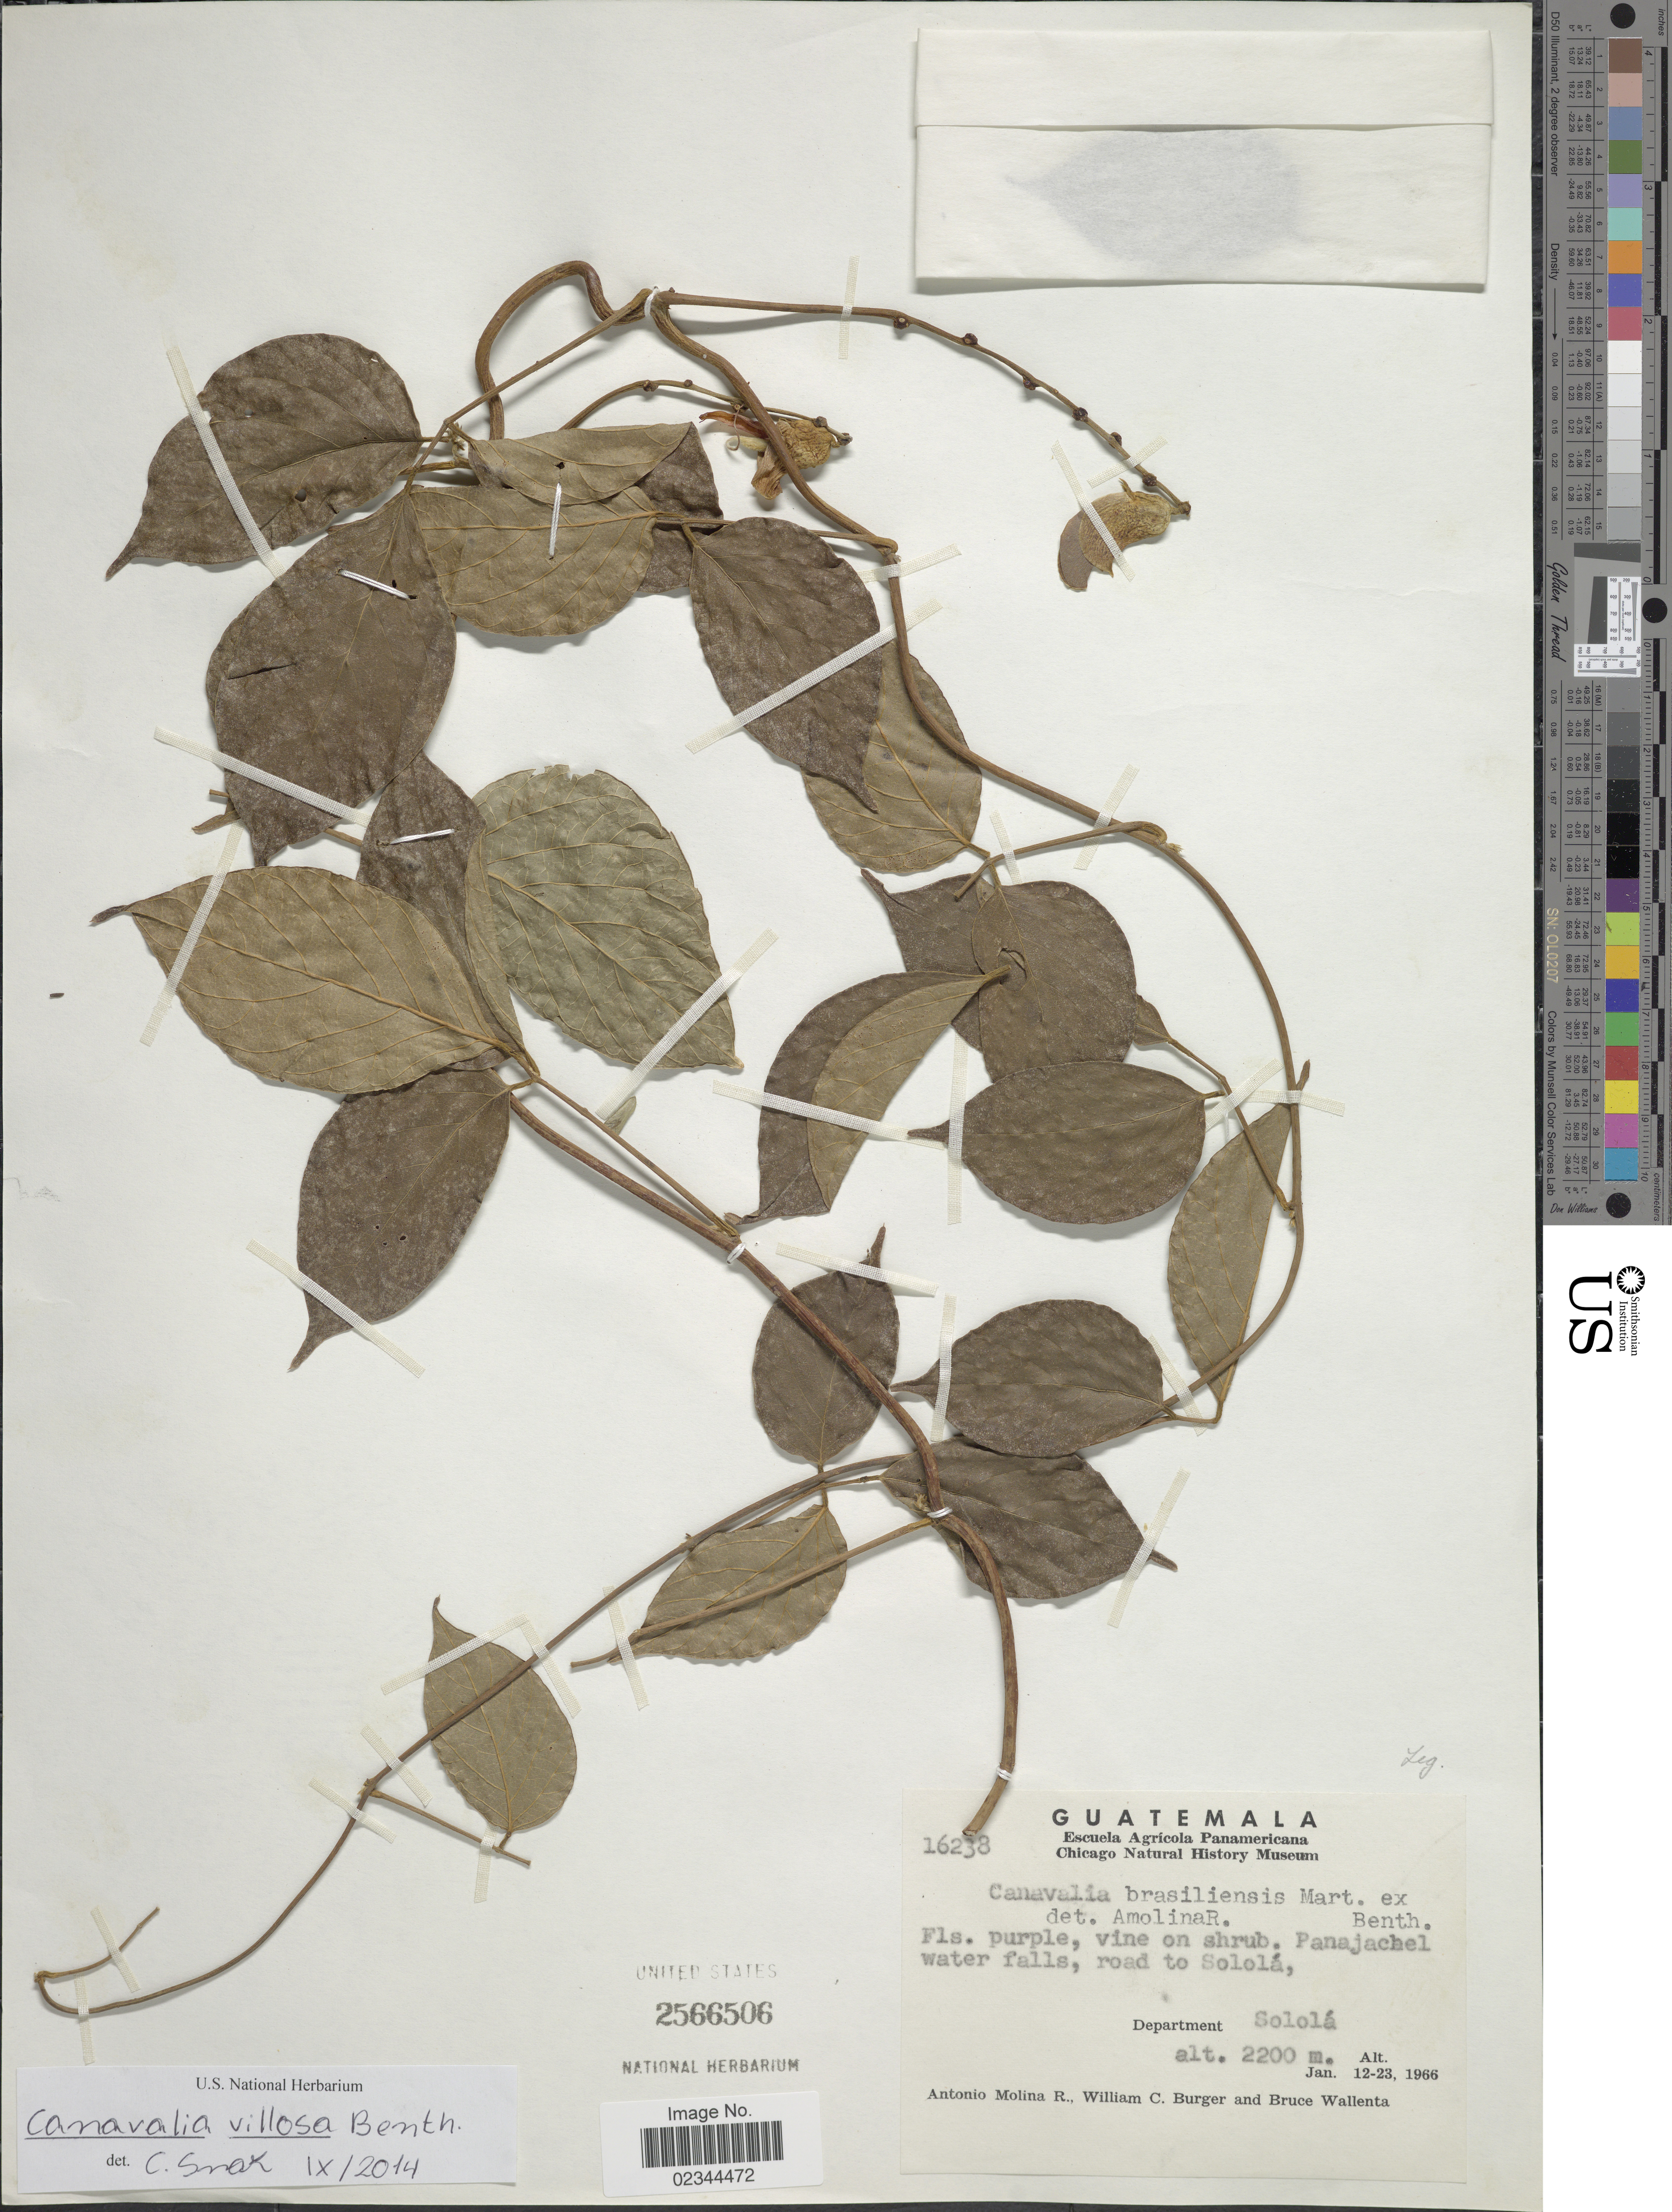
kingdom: Plantae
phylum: Tracheophyta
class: Magnoliopsida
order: Fabales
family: Fabaceae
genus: Canavalia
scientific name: Canavalia villosa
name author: Benth.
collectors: A. Molina R., W. Burger & B. Wallenta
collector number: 16238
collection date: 1966-01-12/1966-01-23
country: Guatemala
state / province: Sololá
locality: Panajachel water falls, road to Solola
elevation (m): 2200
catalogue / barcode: US 2566506